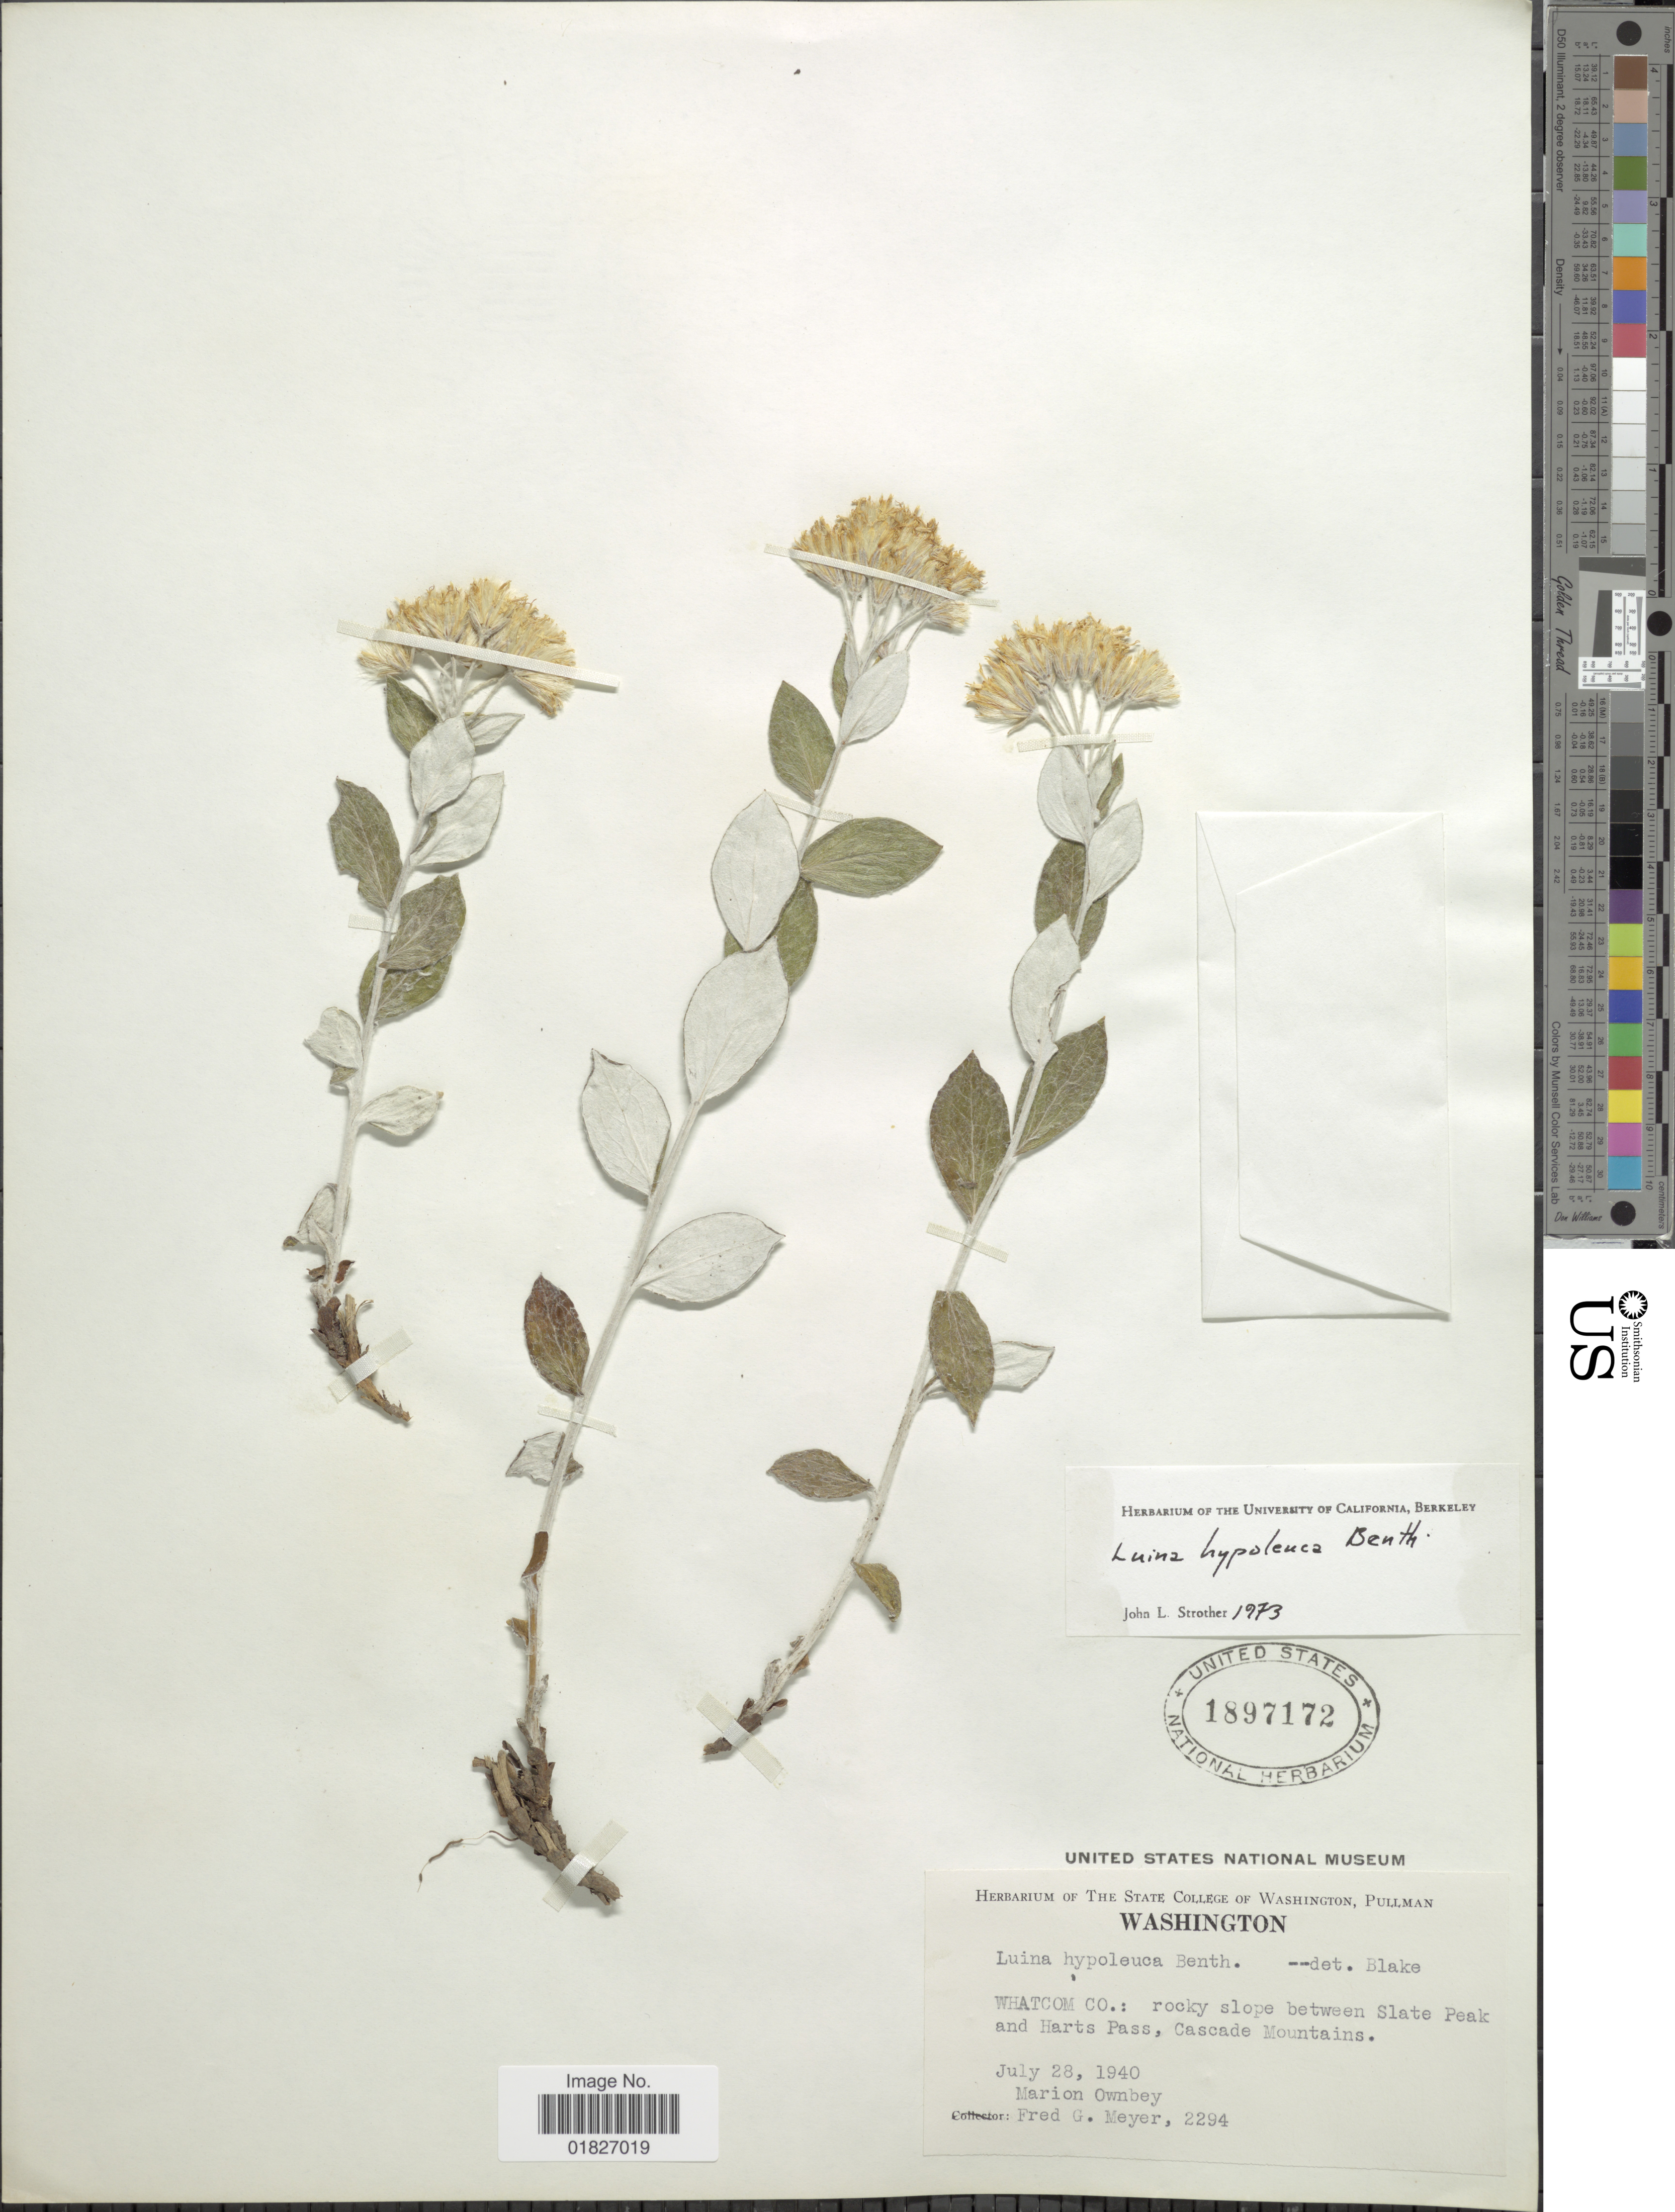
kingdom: Plantae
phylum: Tracheophyta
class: Magnoliopsida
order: Asterales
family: Asteraceae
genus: Luina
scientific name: Luina hypoleuca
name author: Benth.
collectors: F. G. Meyer & F. M. Ownbey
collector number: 2294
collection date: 1940-07-28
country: United States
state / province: Washington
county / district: Whatcom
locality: Whatcom Co., between Slate Peak and Harts Pass, Cascade Mountains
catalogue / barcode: US 1897172